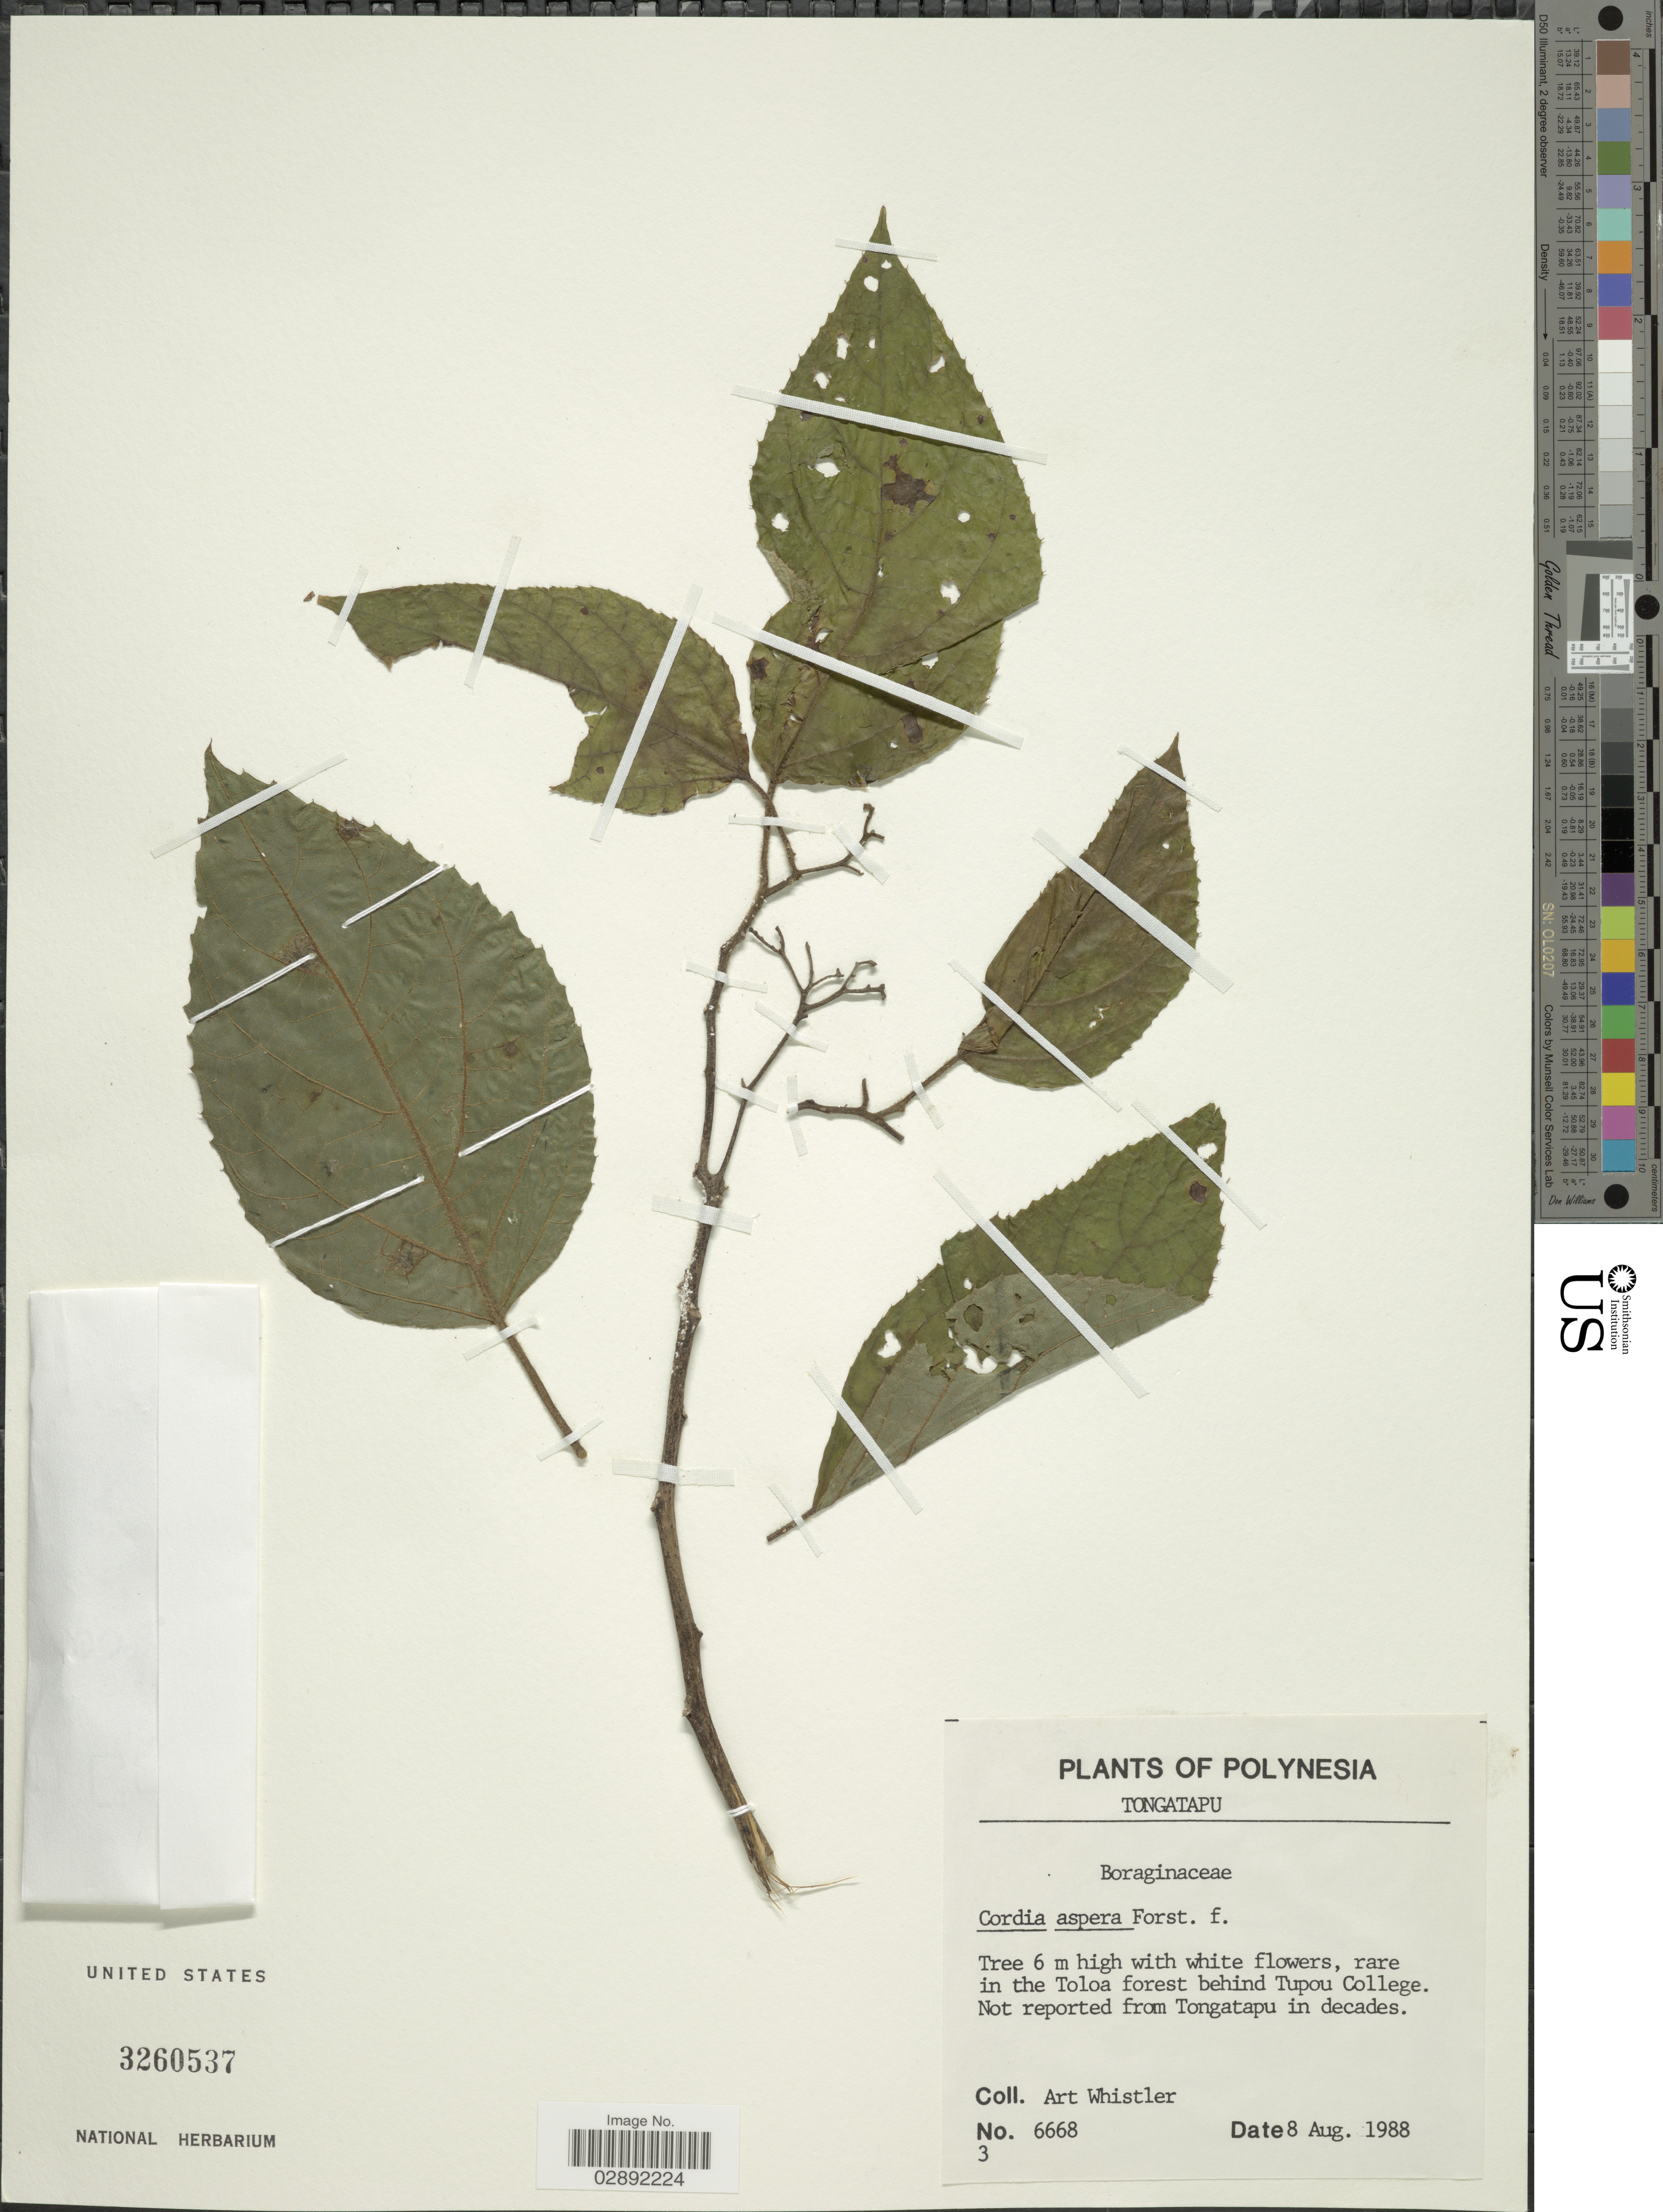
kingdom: Plantae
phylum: Tracheophyta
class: Magnoliopsida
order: Boraginales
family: Cordiaceae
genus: Cordia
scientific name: Cordia aspera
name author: G. Forst.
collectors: A. Whistler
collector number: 6668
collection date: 1988-08-08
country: Tonga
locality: Polynesia. Tongatapu. In the Toloa forest behind Tupou College.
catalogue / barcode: US 3260537